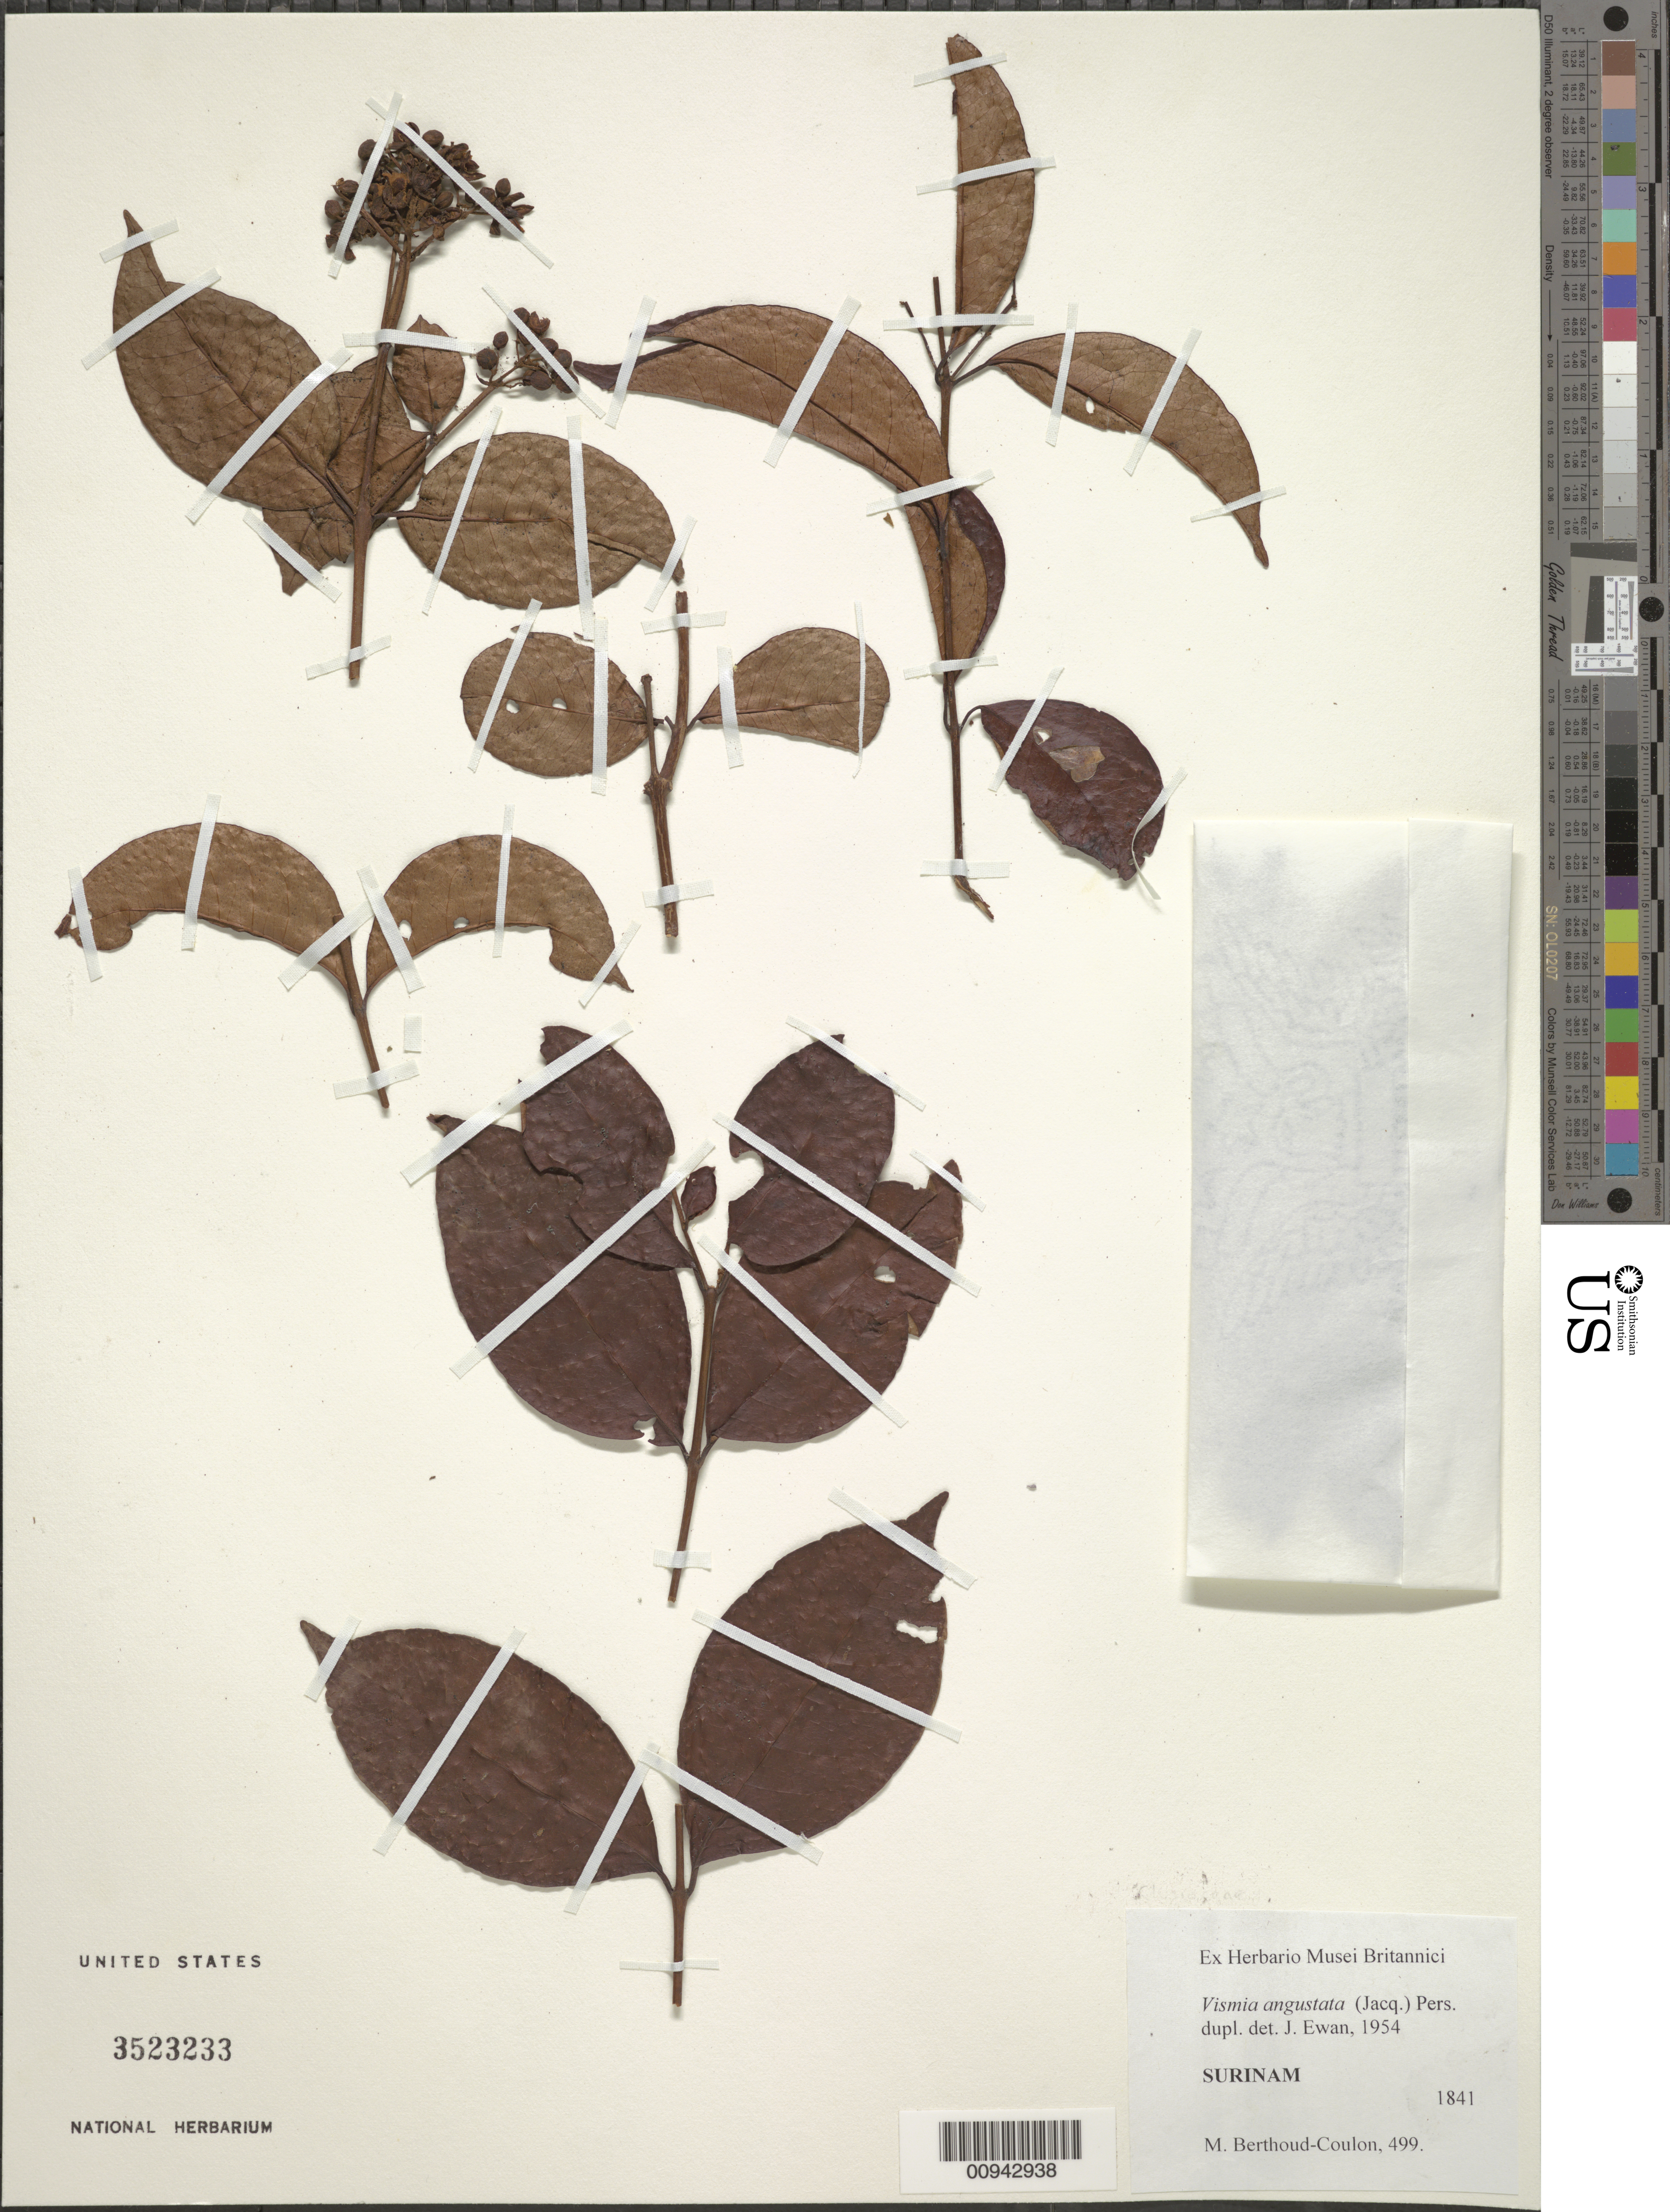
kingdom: Plantae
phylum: Tracheophyta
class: Magnoliopsida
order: Malpighiales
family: Hypericaceae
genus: Vismia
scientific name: Vismia angusta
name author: Miq.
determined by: Ewan, J. A.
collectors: C. Berthoud-Coulon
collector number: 499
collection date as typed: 1841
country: Suriname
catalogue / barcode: US 3523233